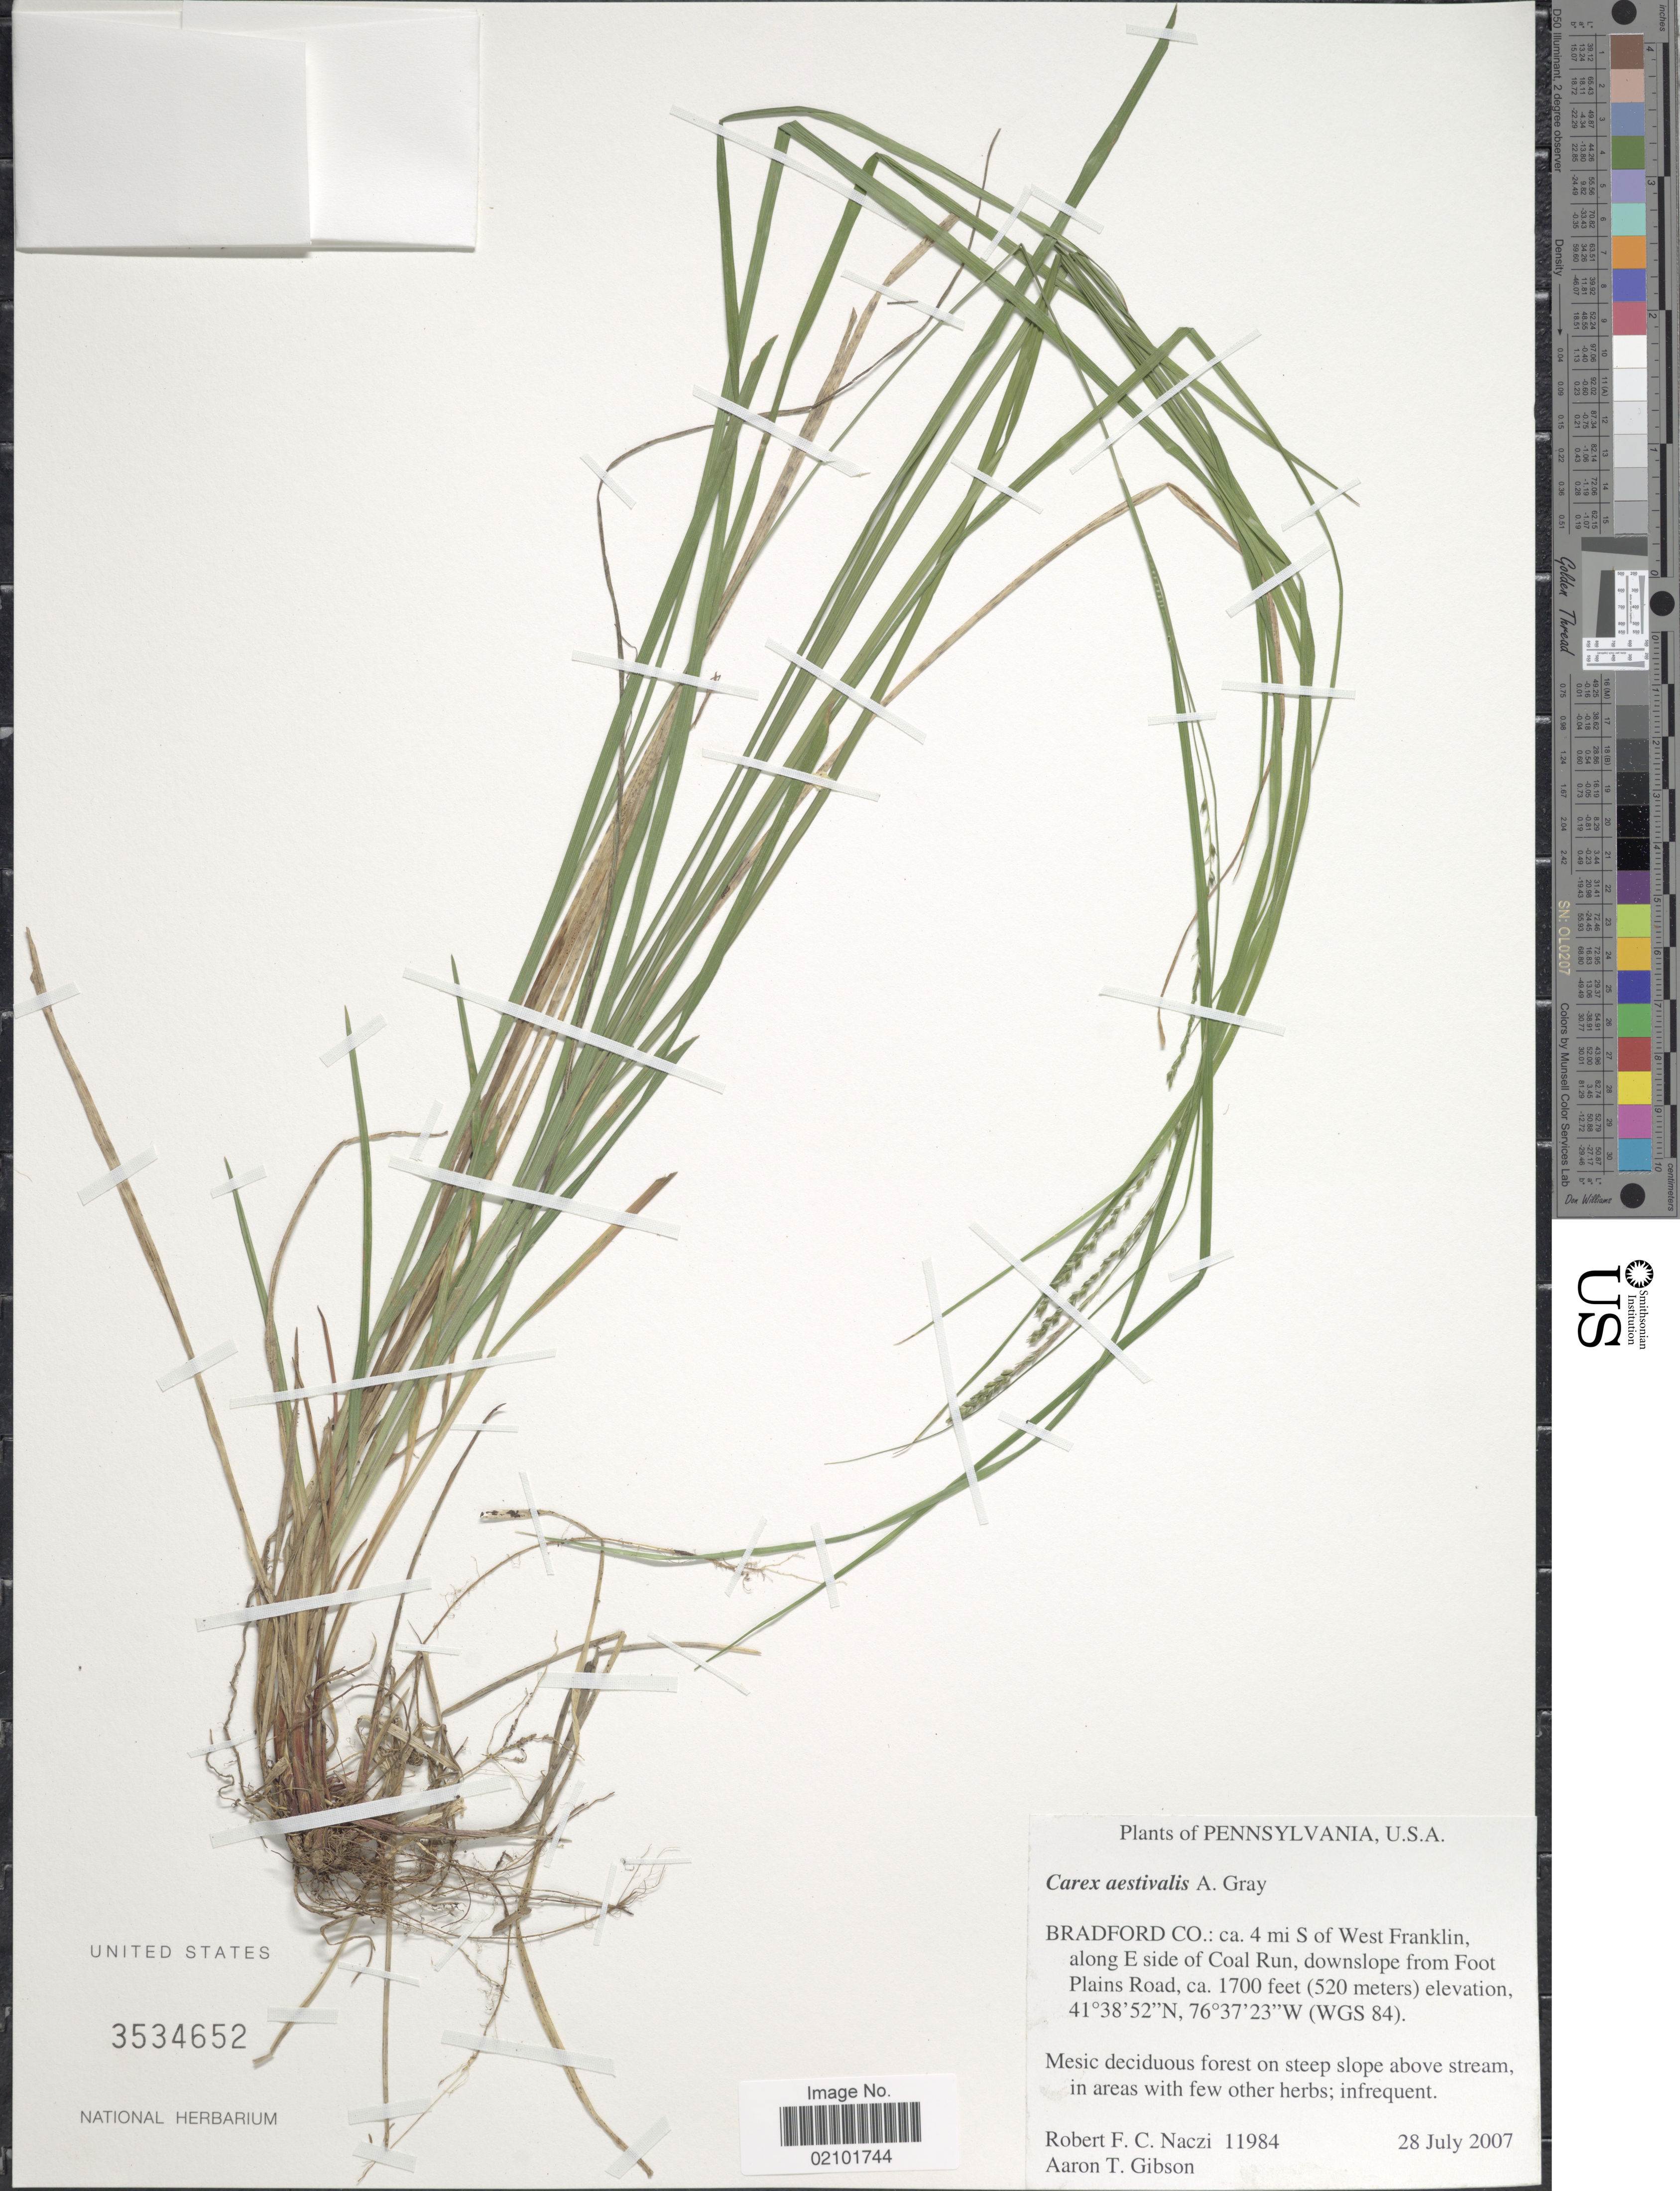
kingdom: Plantae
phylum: Tracheophyta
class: Liliopsida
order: Poales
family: Cyperaceae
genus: Carex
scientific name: Carex aestivalis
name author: M.A. Curtis ex A. Gray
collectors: R. F. C. Naczi & A. Gibson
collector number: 11984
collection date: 2007-07-28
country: United States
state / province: Pennsylvania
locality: Bradford Co.: ca. 4 mi S of West Franklin, along E side of Coal Run, downslope from Foot Plains Road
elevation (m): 518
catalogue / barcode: US 3534652